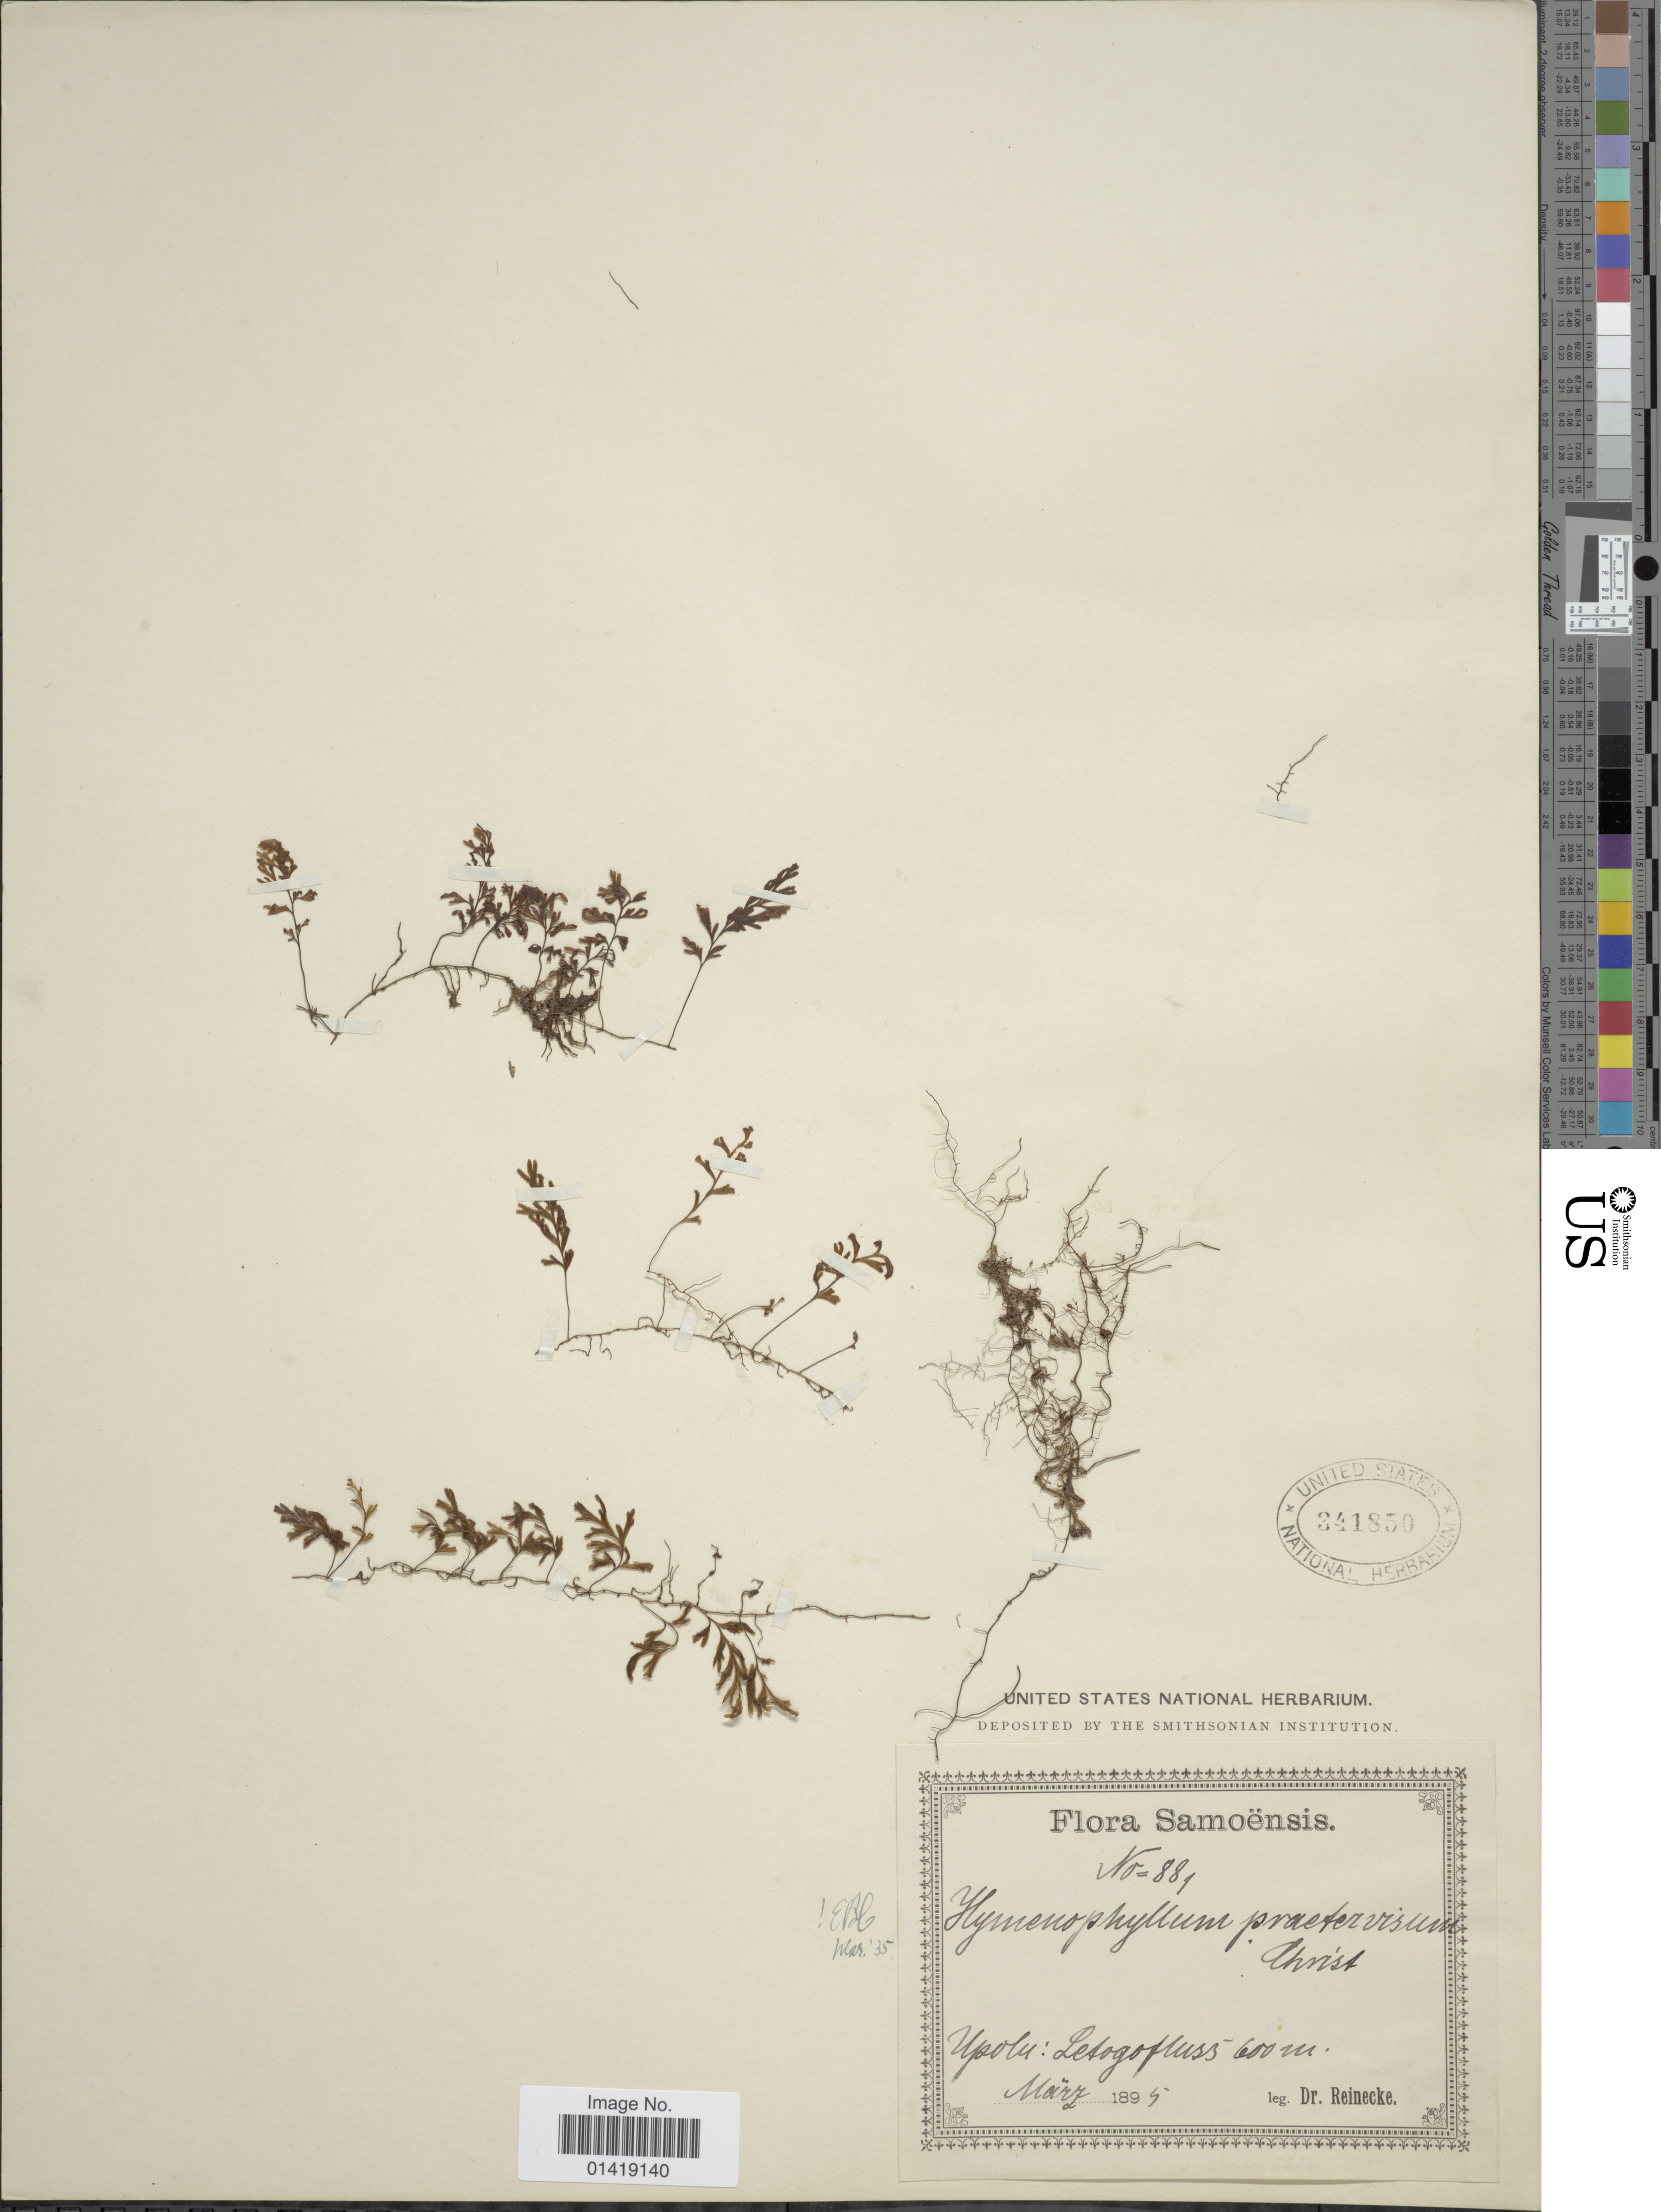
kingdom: Plantae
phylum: Tracheophyta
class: Polypodiopsida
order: Hymenophyllales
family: Hymenophyllaceae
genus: Hymenophyllum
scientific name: Hymenophyllum praetervisum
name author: Ching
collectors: -- Reinecke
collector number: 889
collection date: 1895-03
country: Samoa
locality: Upolu: Petogofluss [interpreted]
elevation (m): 600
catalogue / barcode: US 341850